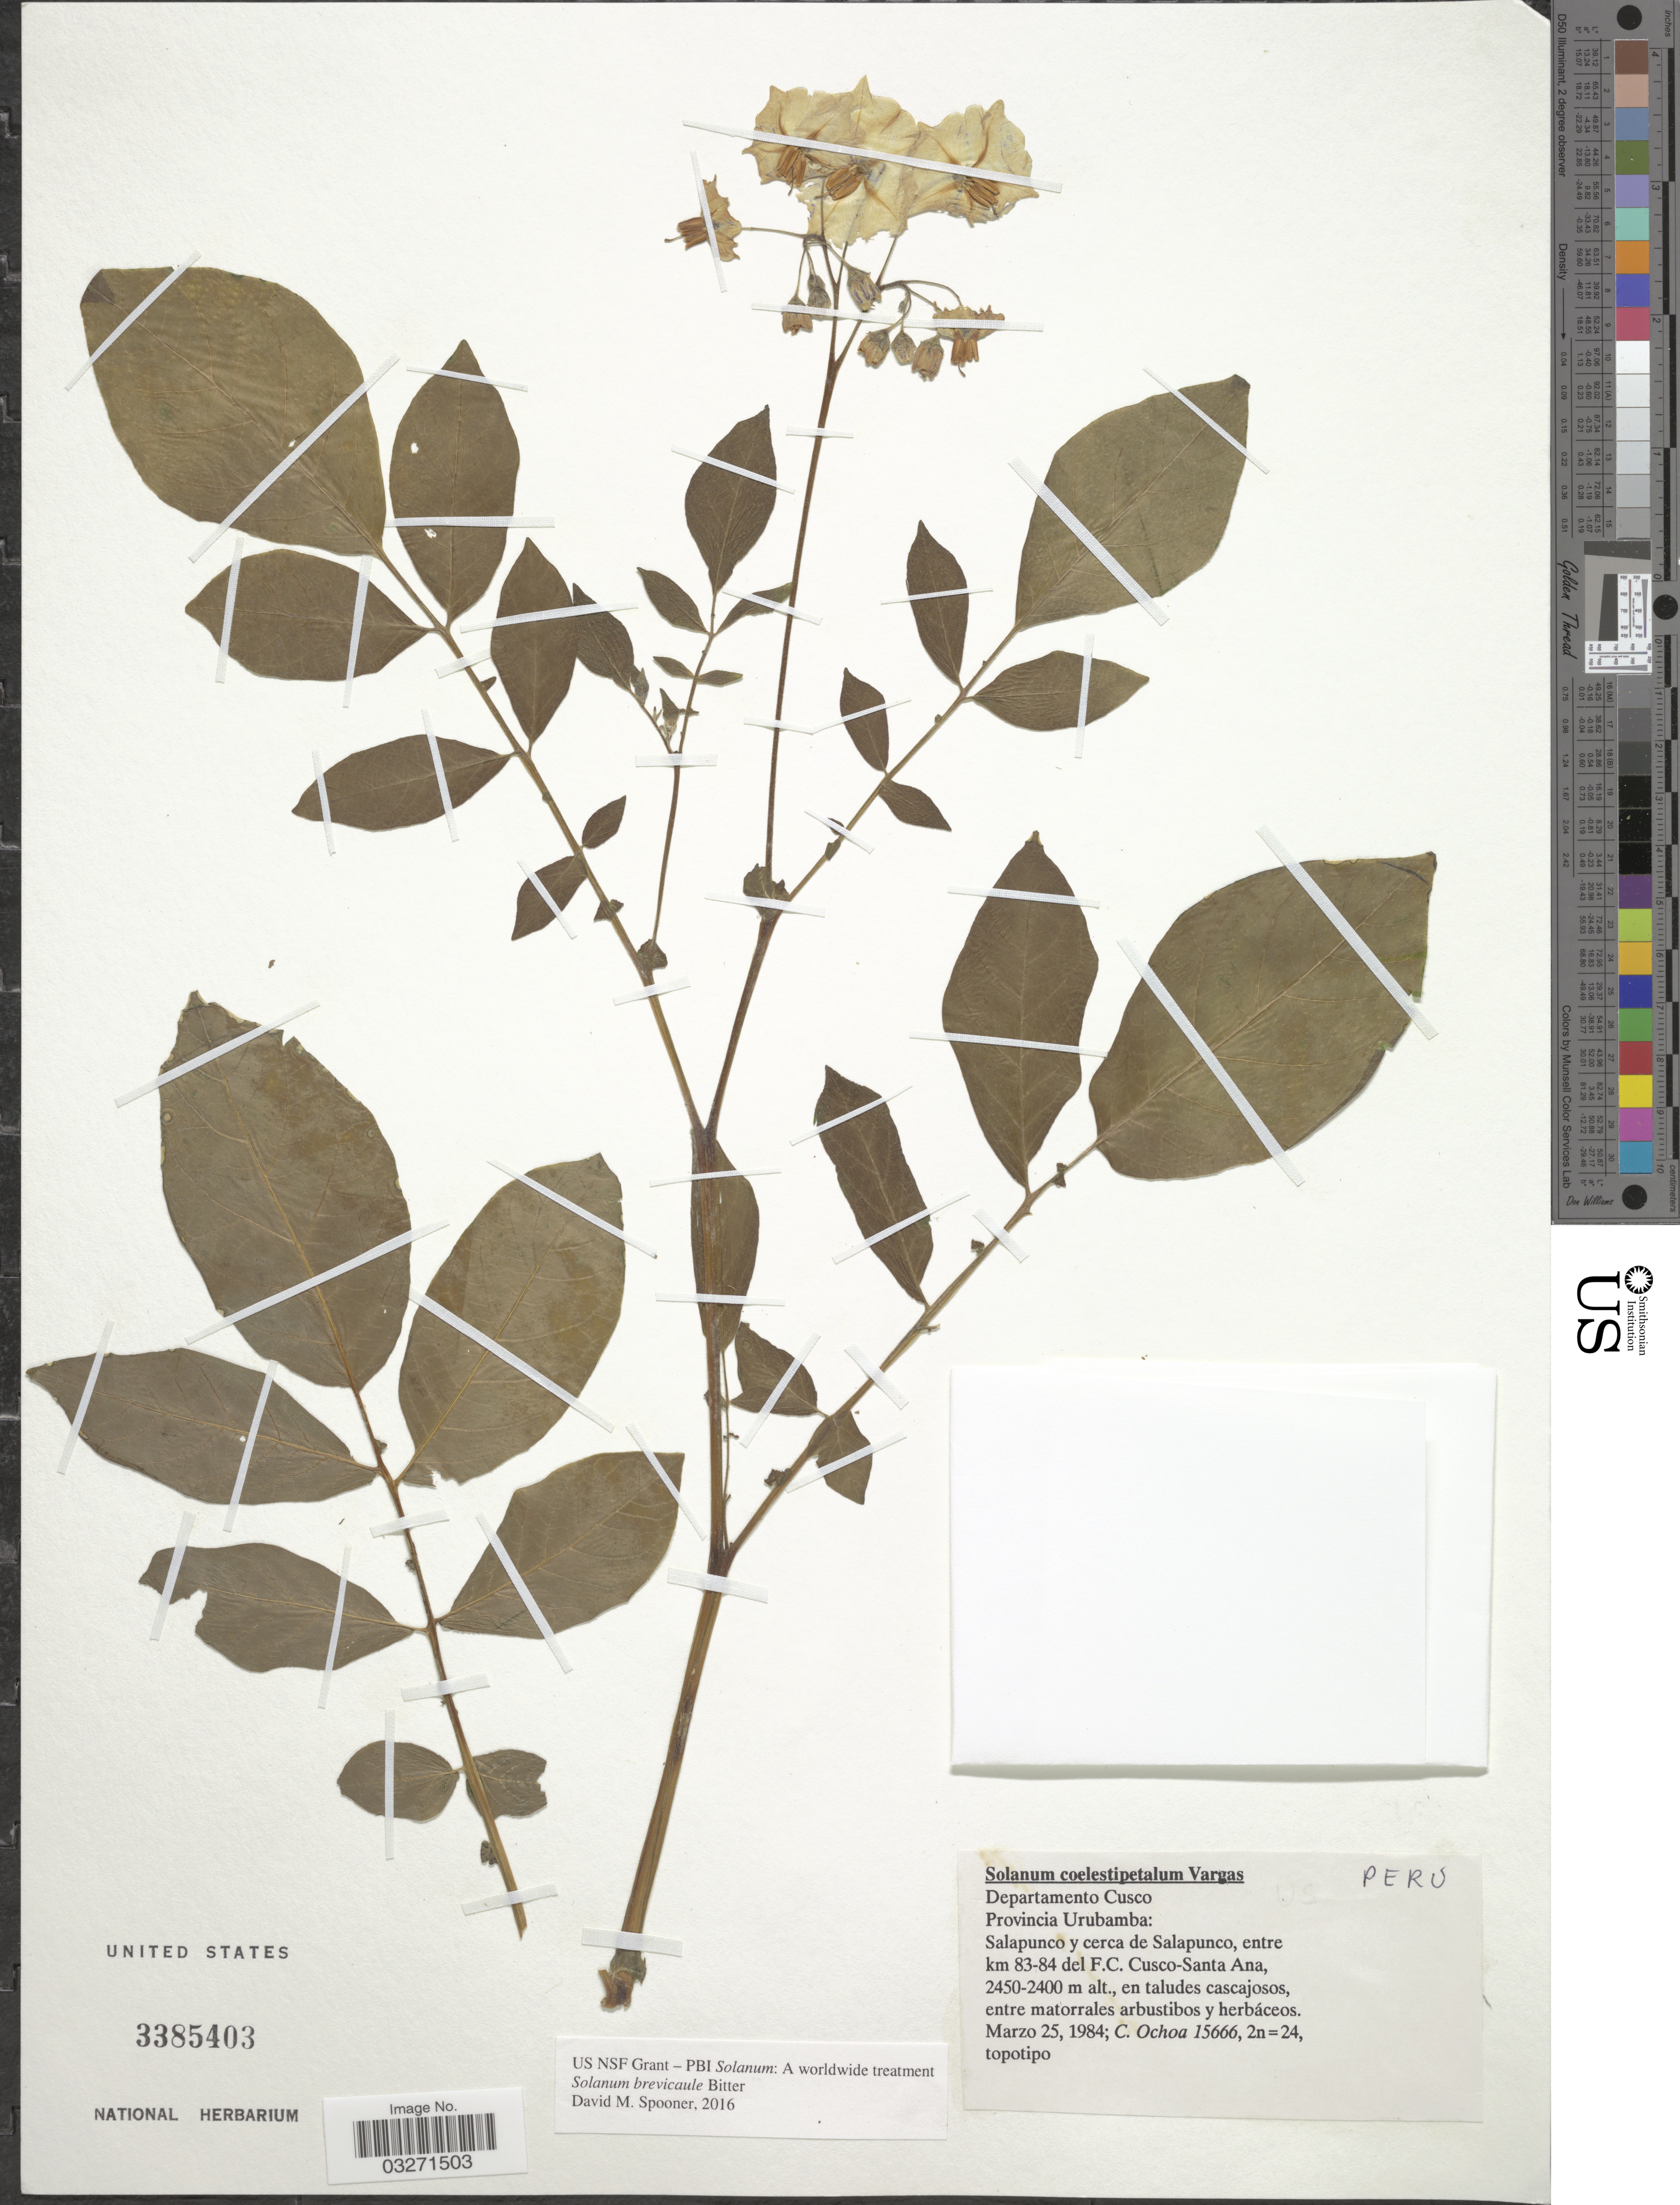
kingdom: Plantae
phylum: Tracheophyta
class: Magnoliopsida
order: Solanales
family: Solanaceae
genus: Solanum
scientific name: Solanum brevicaule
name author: Bitter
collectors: C. Ochoa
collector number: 15666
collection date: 1984-03-25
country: Peru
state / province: Cusco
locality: Departamento Cusco. Provincia Urubamba: Salapunco y cerca de Salapunco, entre km 83-84 del F.C. Cusco-Santa Ana.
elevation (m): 2400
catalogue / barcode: US 3385403